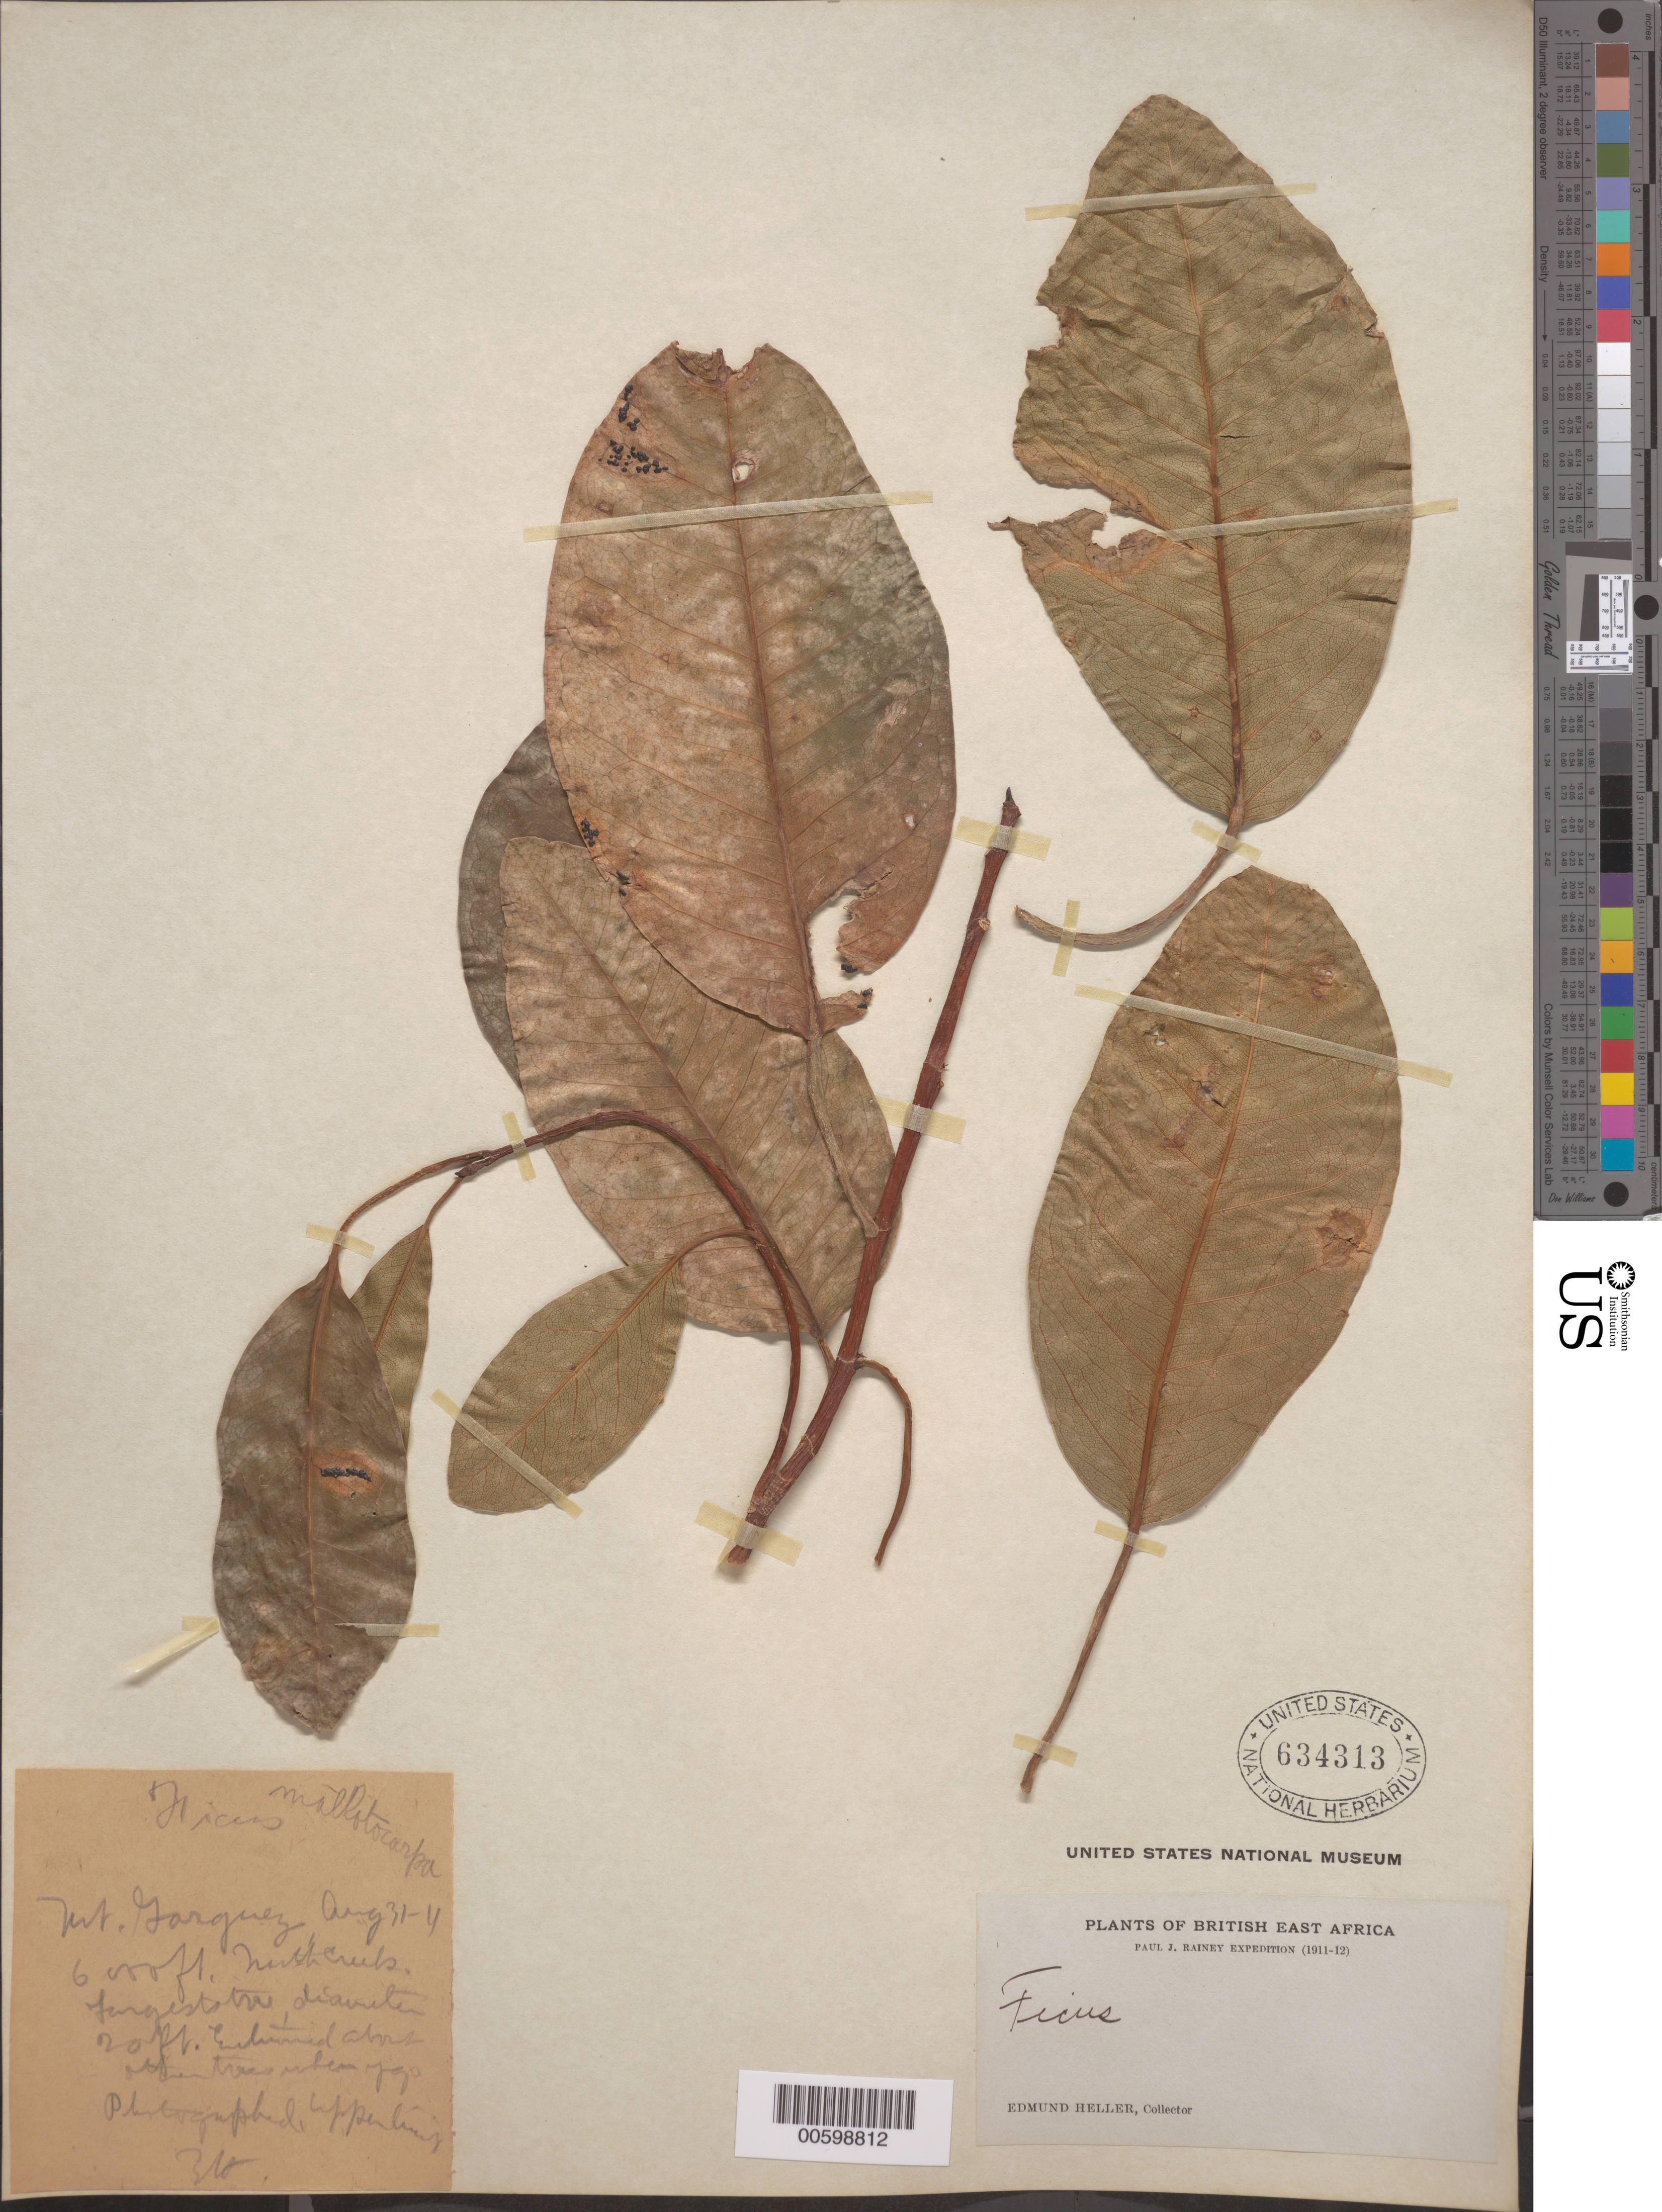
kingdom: Plantae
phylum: Tracheophyta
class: Magnoliopsida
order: Rosales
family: Moraceae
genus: Ficus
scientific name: Ficus sp.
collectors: E. Heller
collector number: non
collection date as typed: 31 Aug 1911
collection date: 1911-08-31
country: Kenya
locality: Mt. Garguez ???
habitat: Diamter 20 ft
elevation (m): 1829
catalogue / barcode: US 634313